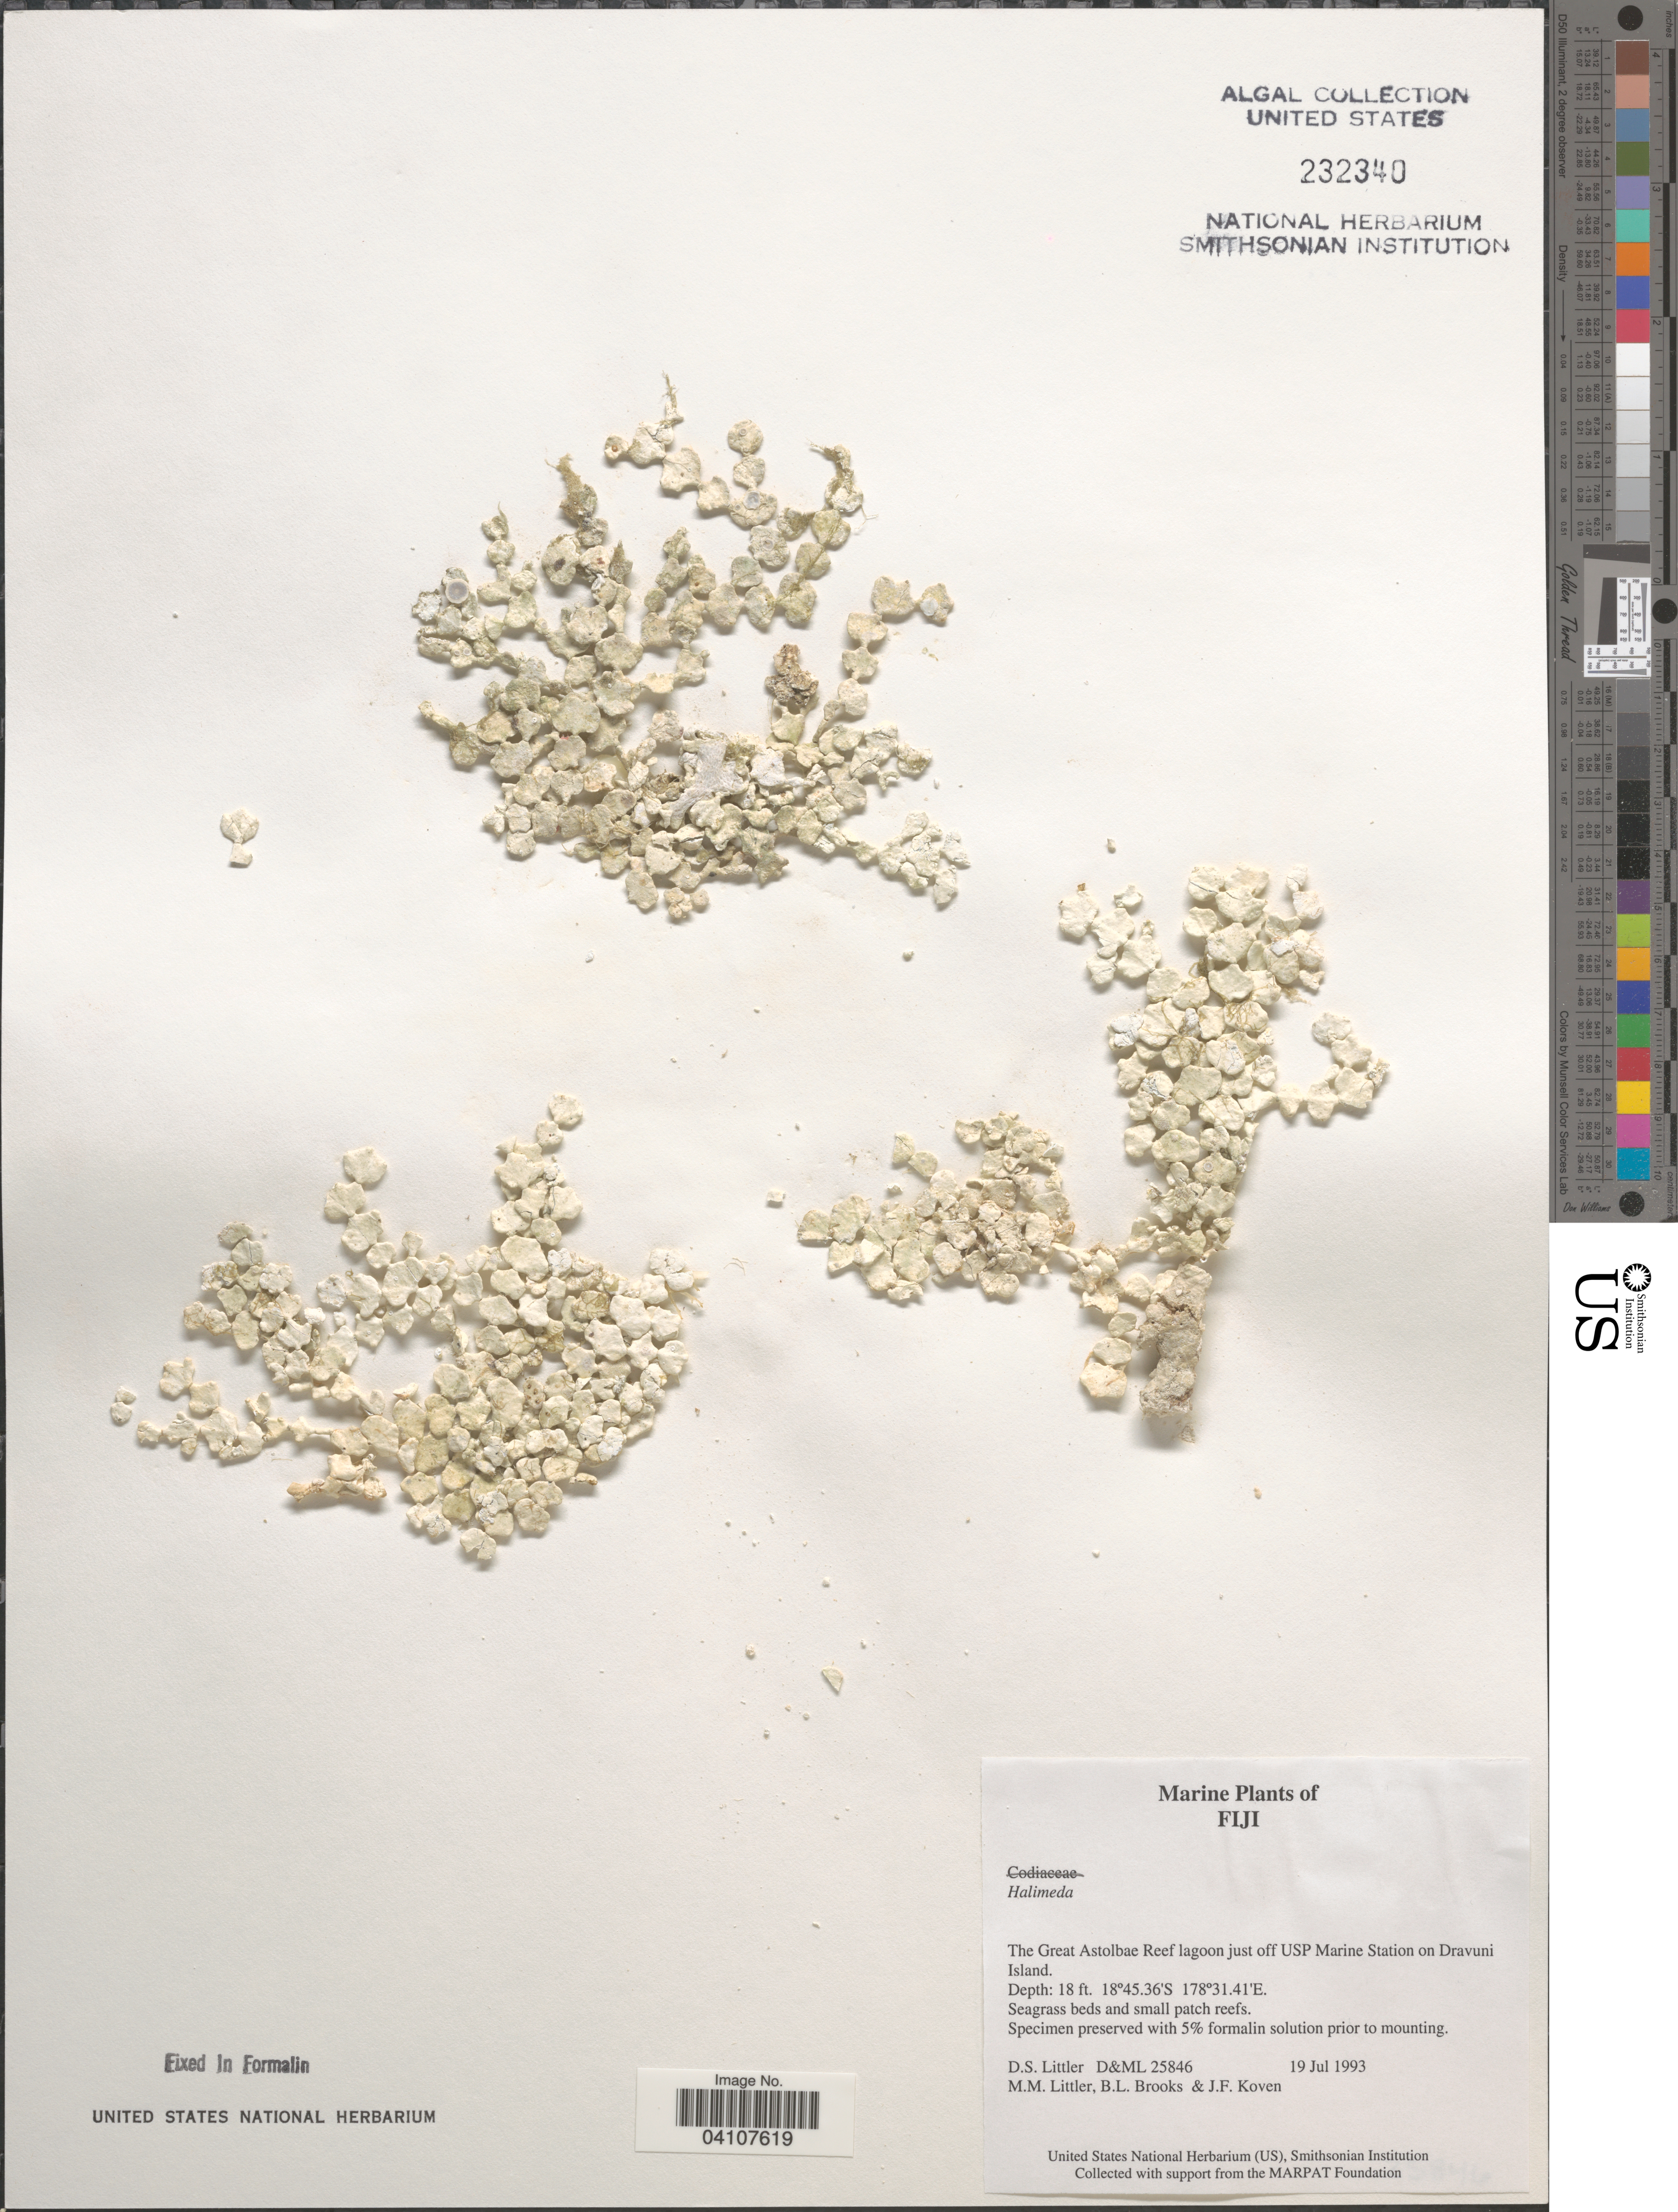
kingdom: Plantae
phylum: Chlorophyta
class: Ulvophyceae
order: Bryopsidales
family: Halimedaceae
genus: Halimeda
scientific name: Halimeda sp.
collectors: D. S. Littler, B. Brooks & J. Koven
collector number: D&ML25846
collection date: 1993-07-19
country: Fiji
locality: The Great Astrolbae Reef lagoon just off USP Marine Station on Dravuni Island.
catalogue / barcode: US 232340